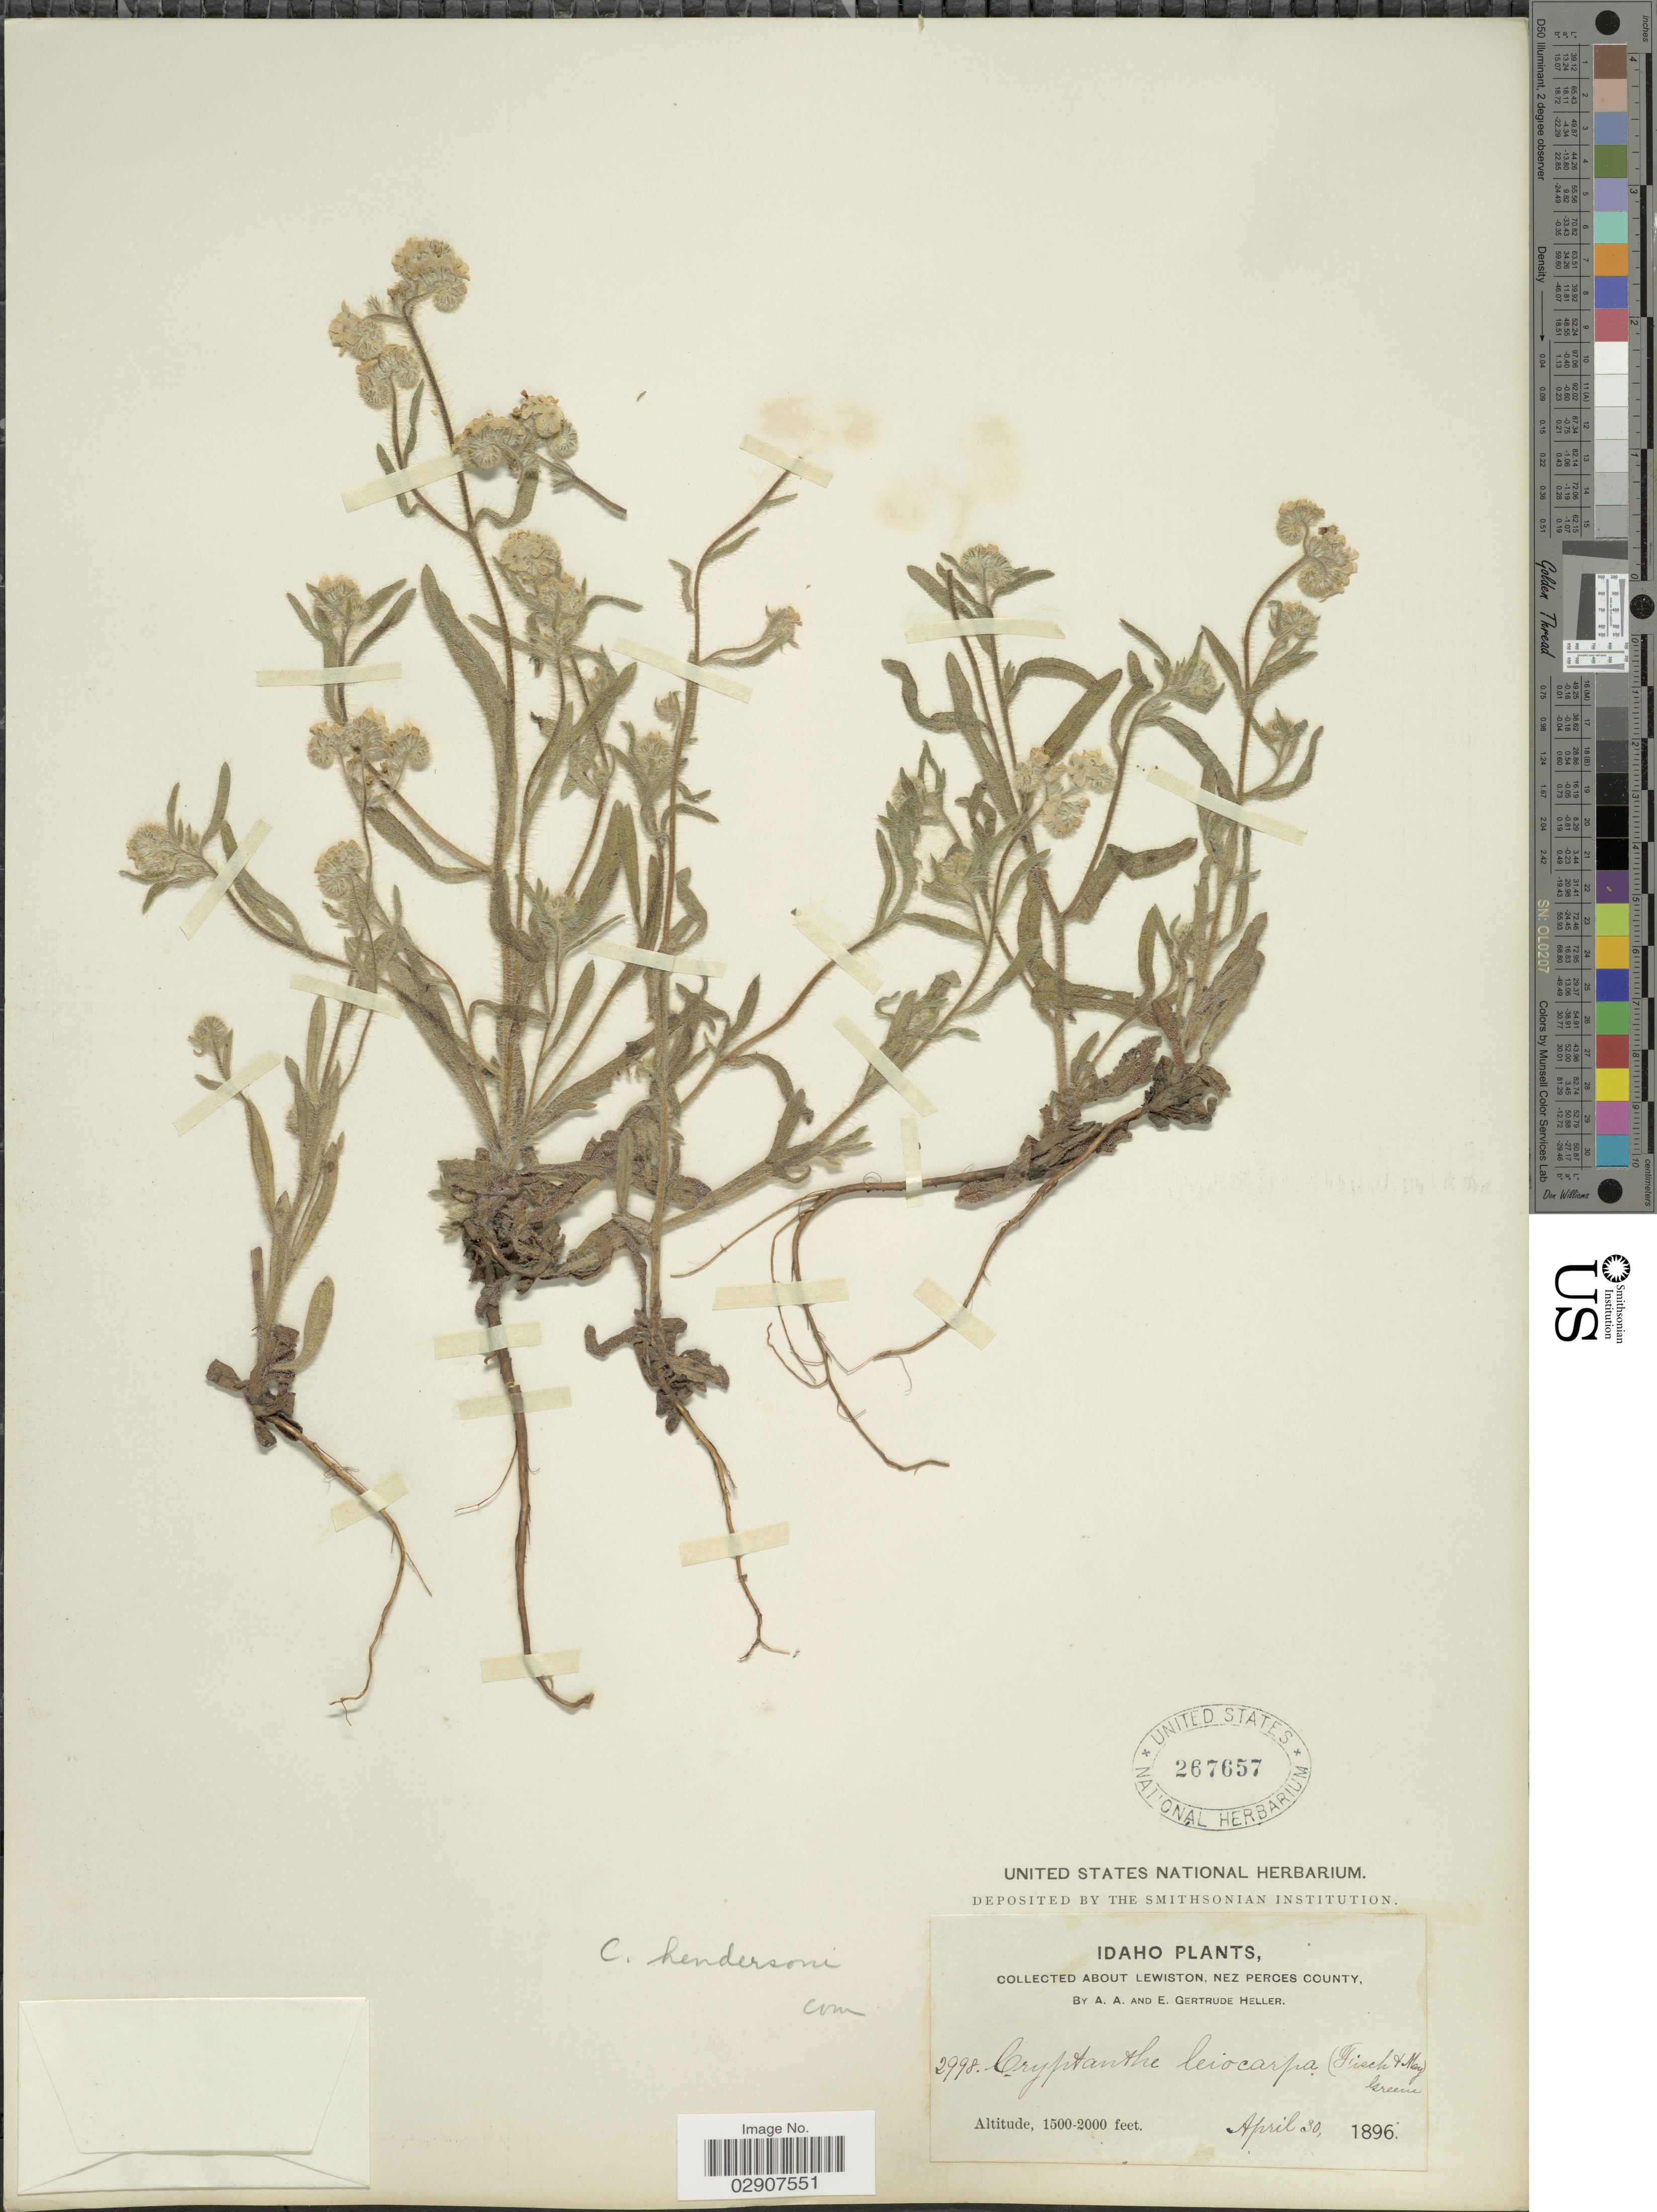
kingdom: Plantae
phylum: Tracheophyta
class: Magnoliopsida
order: Boraginales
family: Boraginaceae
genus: Cryptantha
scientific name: Cryptantha hendersonii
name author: (A. Nelson) A. Nelson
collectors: A. A. Heller & E. G. Heller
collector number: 2998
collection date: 1896-04-30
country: United States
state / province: Idaho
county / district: Nez Perce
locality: About Lewiston.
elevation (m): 457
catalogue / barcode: US 267657